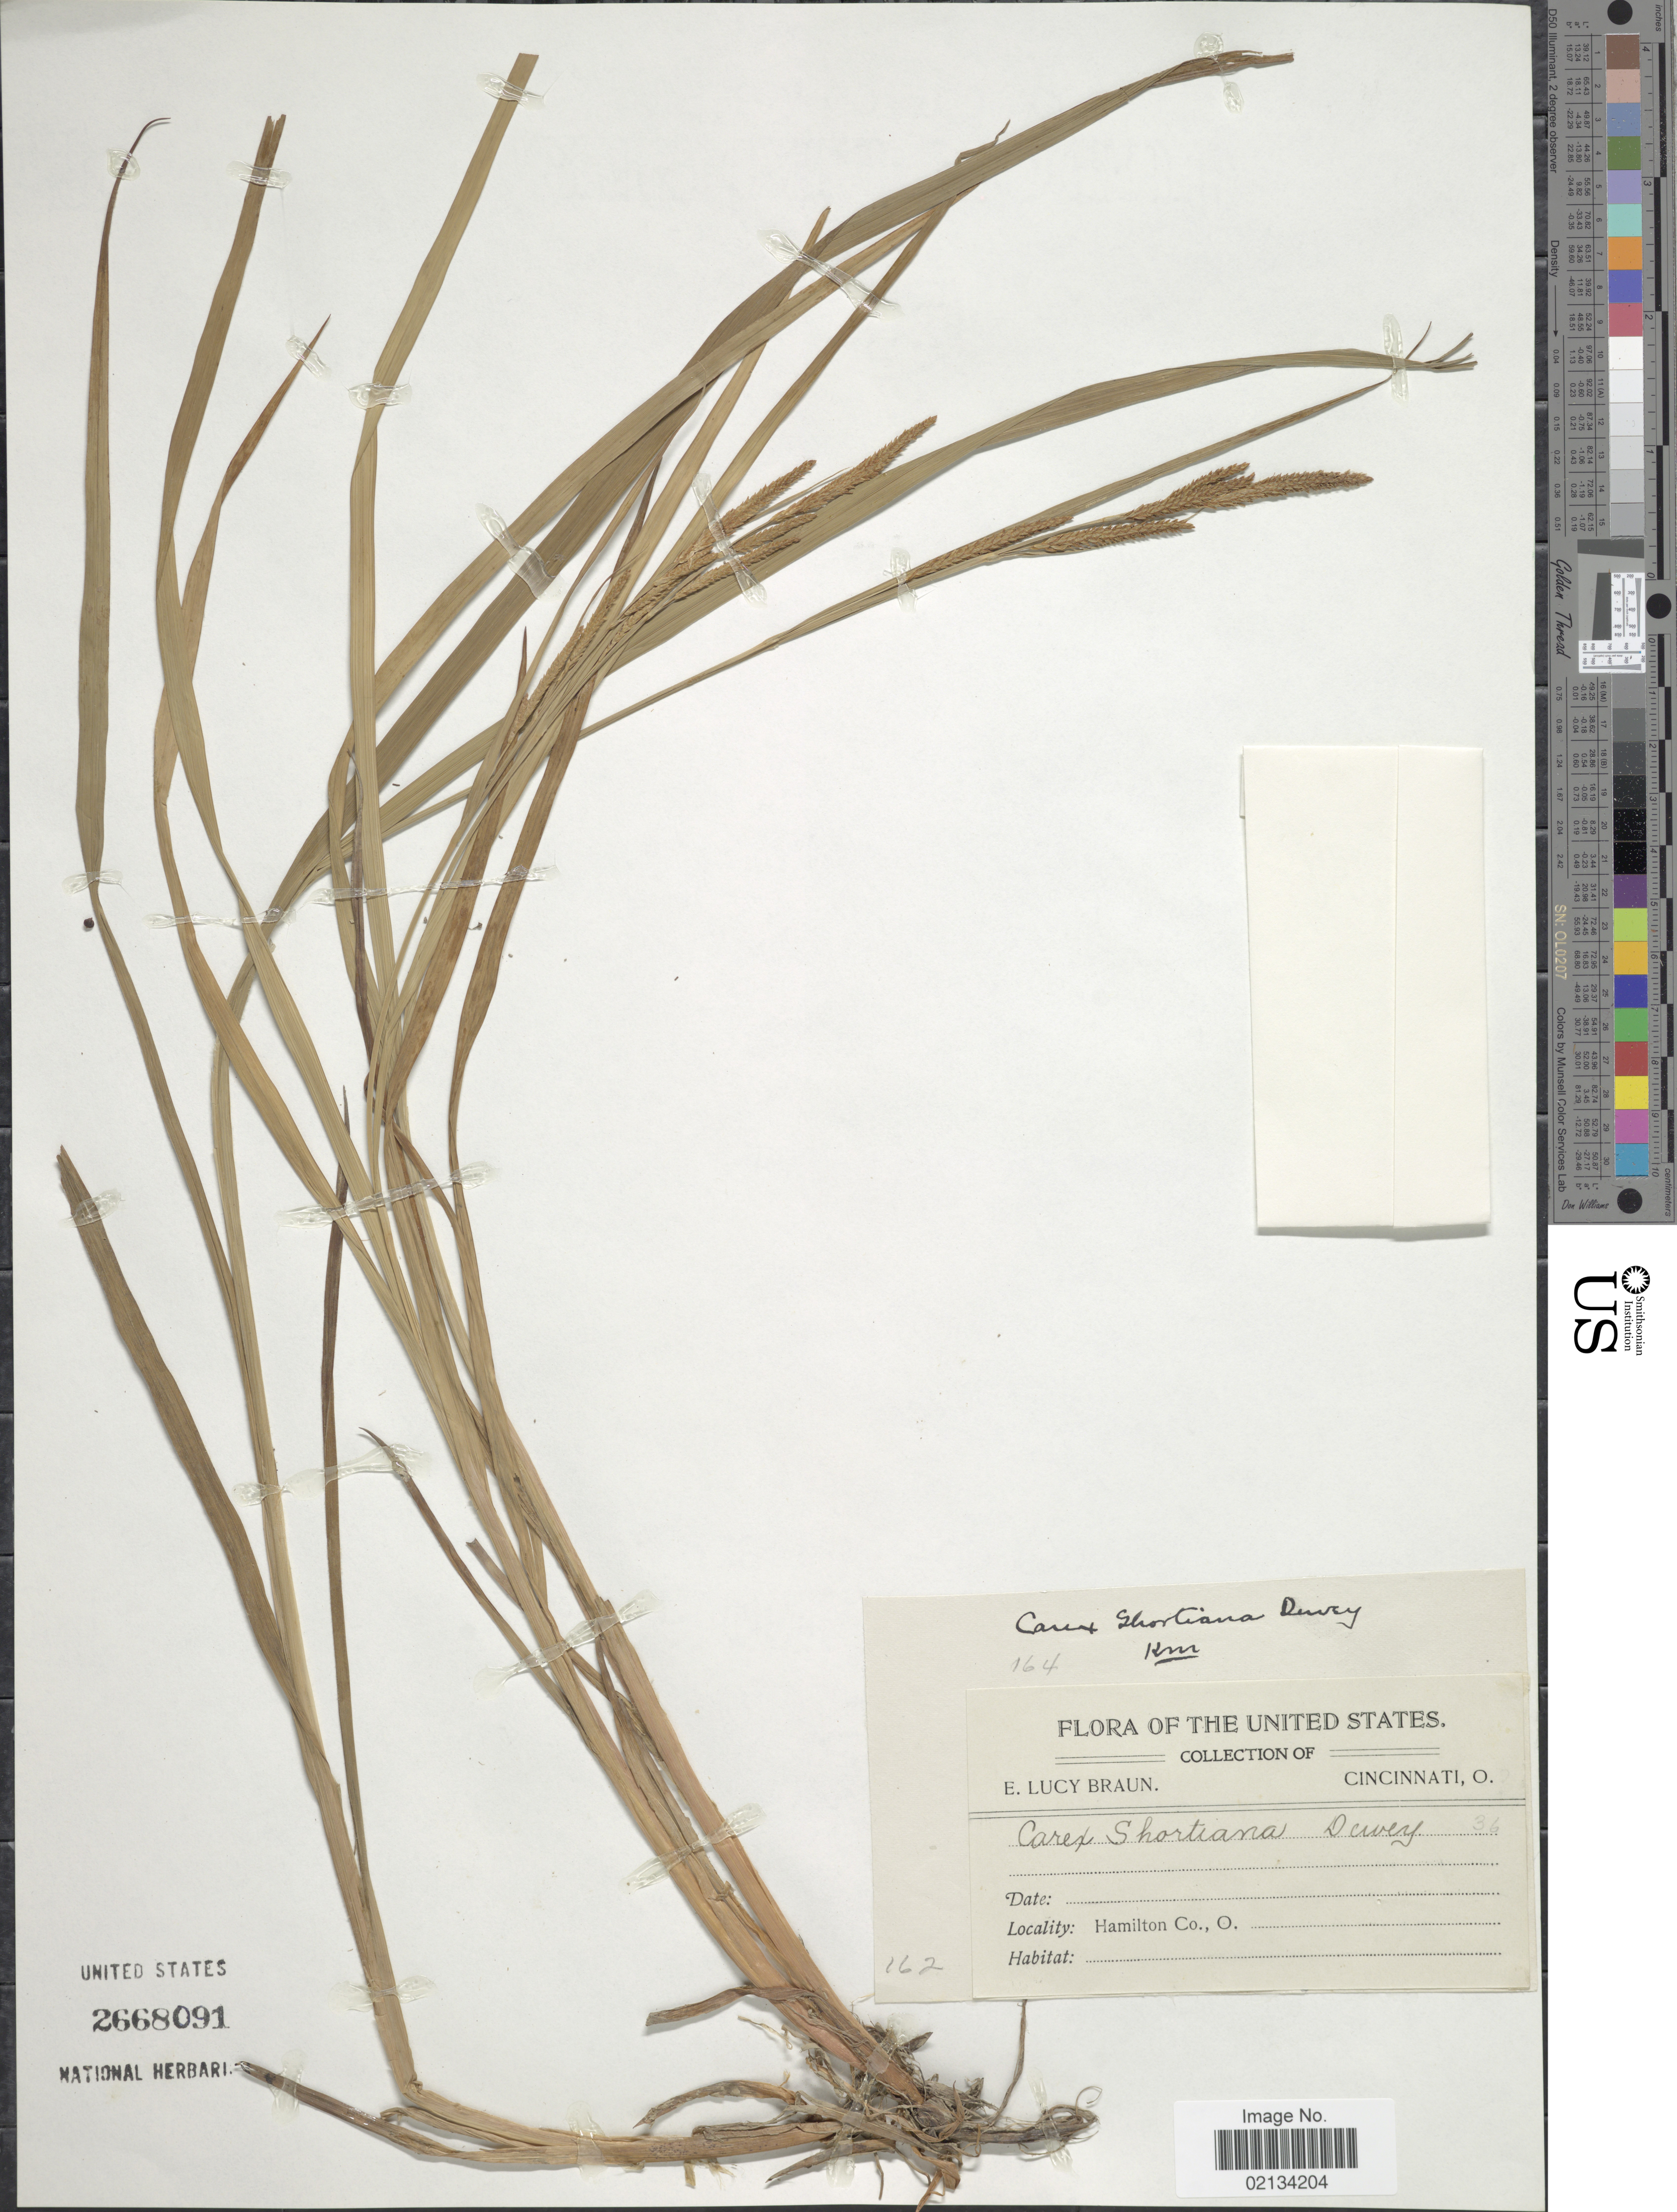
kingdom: Plantae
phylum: Tracheophyta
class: Liliopsida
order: Poales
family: Cyperaceae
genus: Carex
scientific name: Carex shortiana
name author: Dewey & Torr.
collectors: E. L. Braun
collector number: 36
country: United States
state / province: Ohio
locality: Hamilton Co.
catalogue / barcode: US 2668091